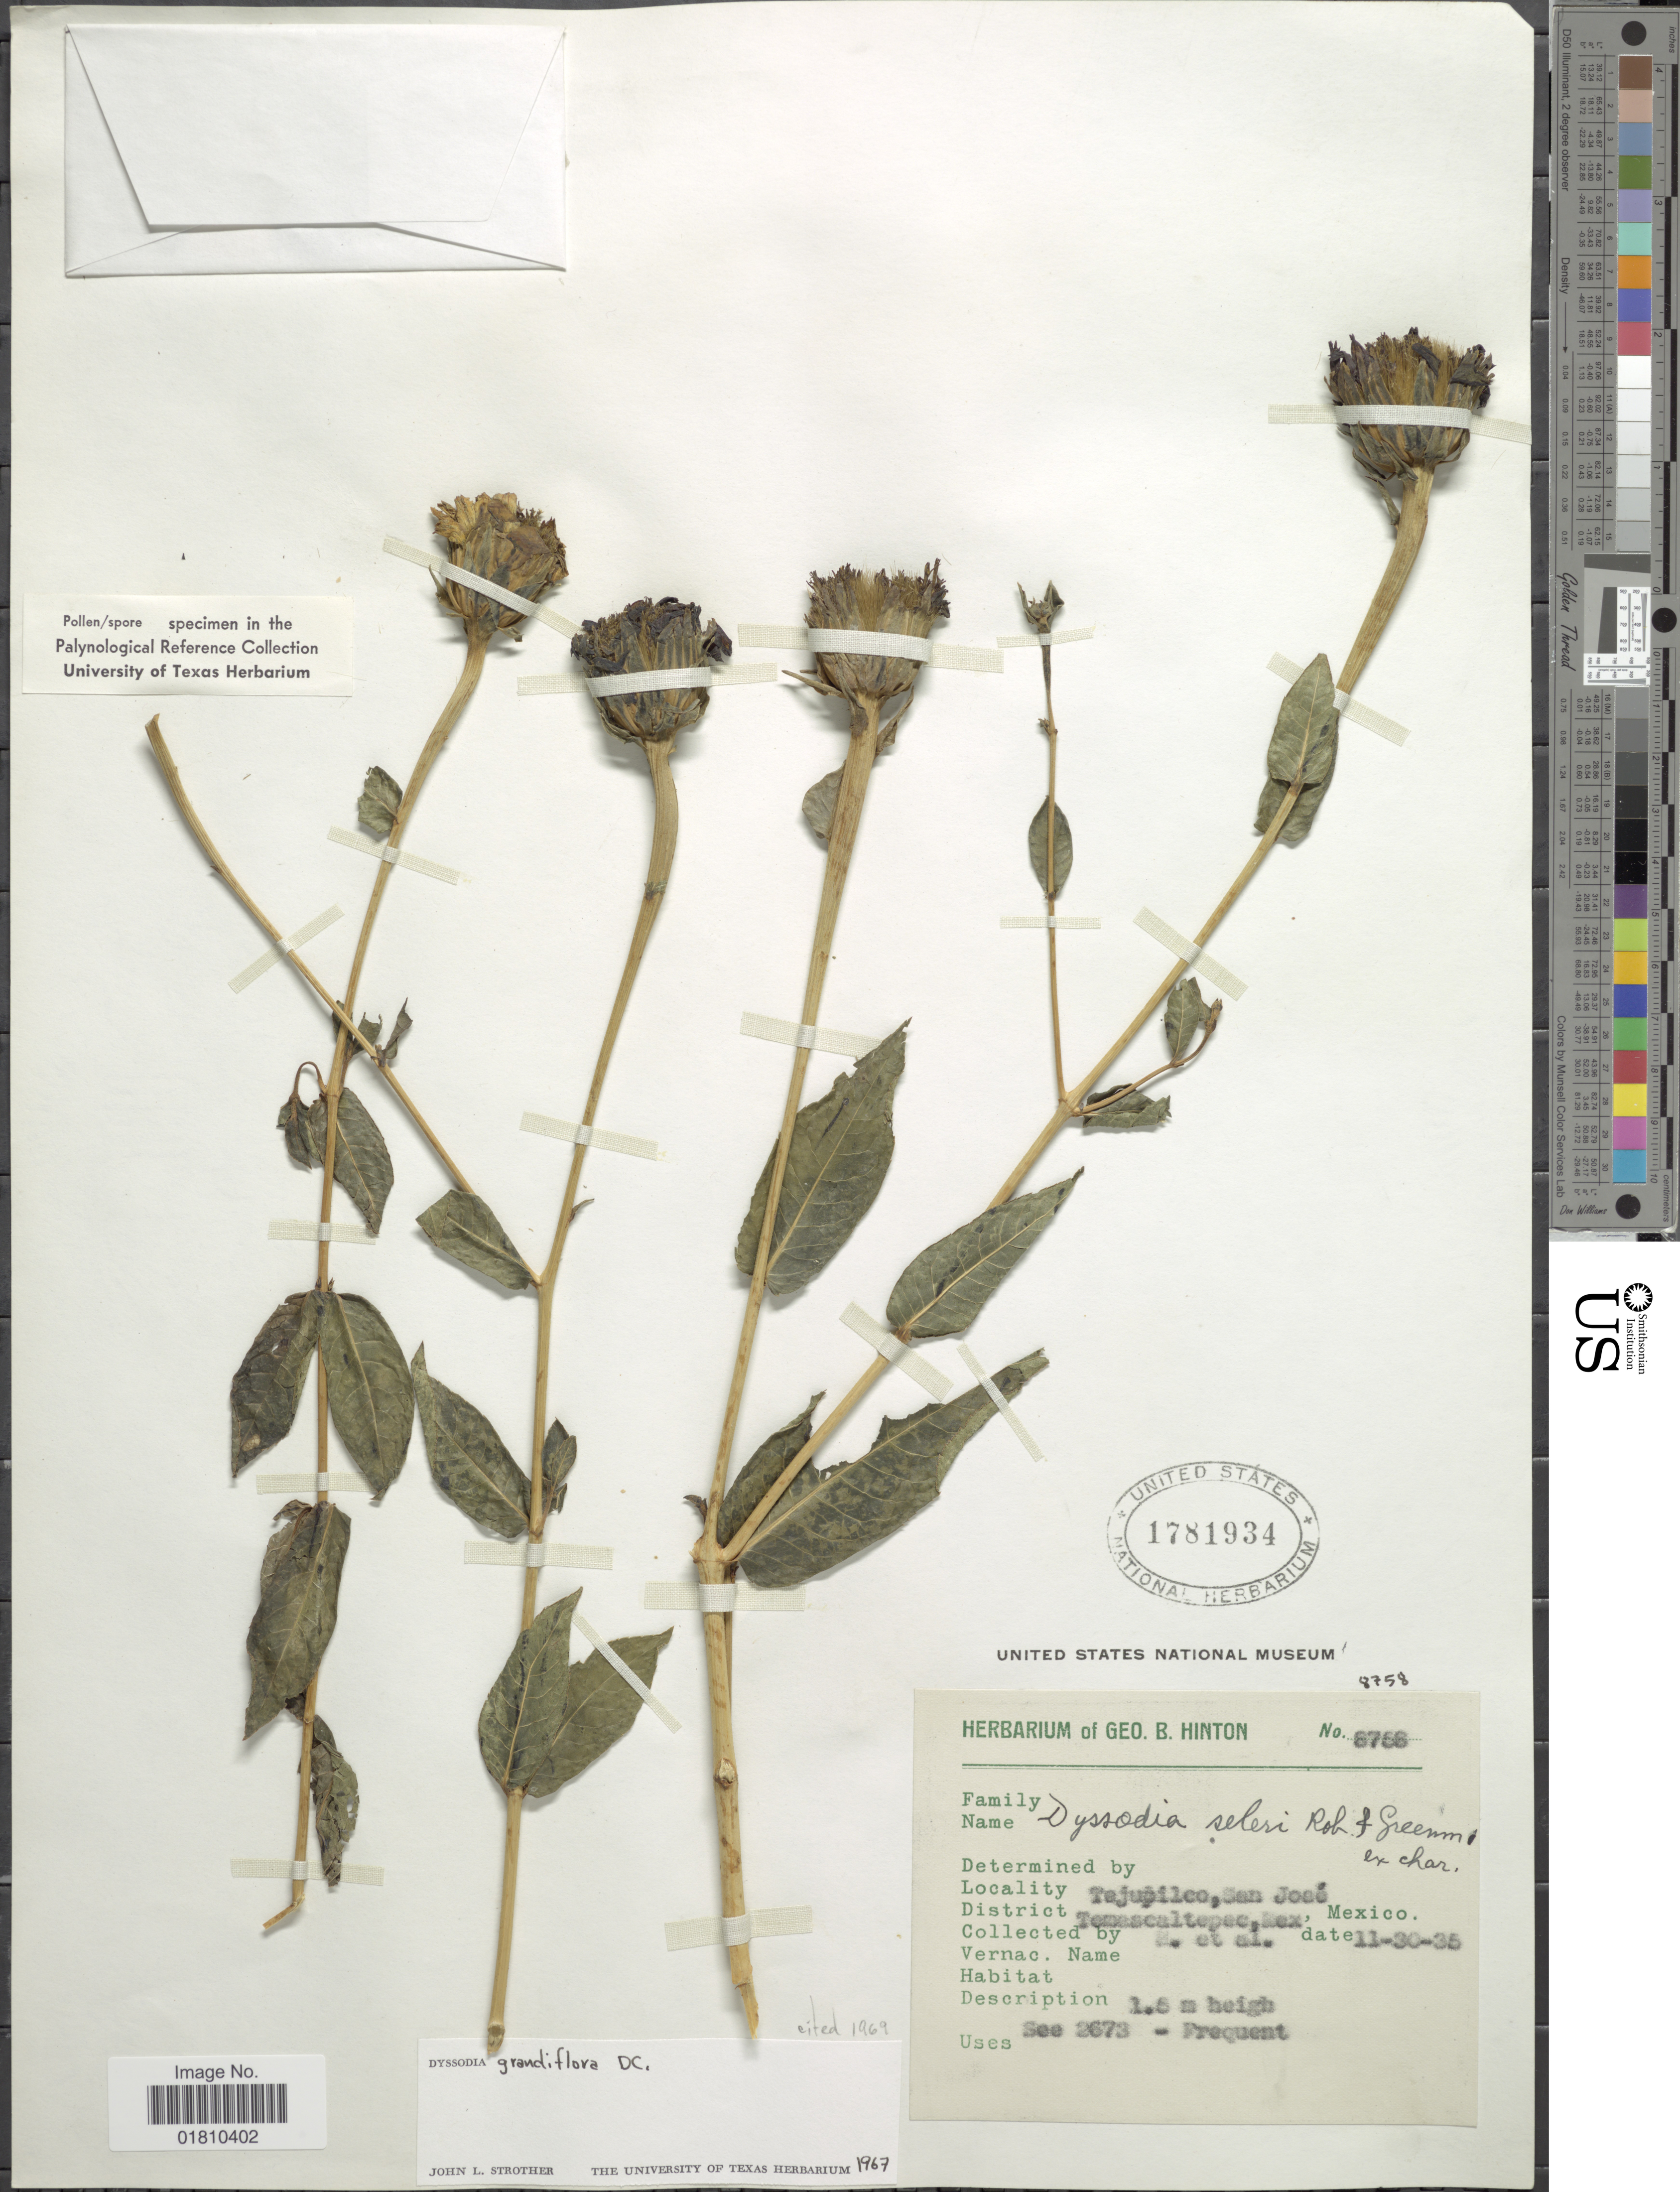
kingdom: Plantae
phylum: Tracheophyta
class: Magnoliopsida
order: Asterales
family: Asteraceae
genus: Boeberoides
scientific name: Boeberoides grandiflora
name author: (DC.) Strother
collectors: G. B. Hinton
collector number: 8756*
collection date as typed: Transcribed d/m/y: 30/11/35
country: Mexico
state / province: México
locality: Tejupilco, San José, District Temascaltepec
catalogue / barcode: US 1781934